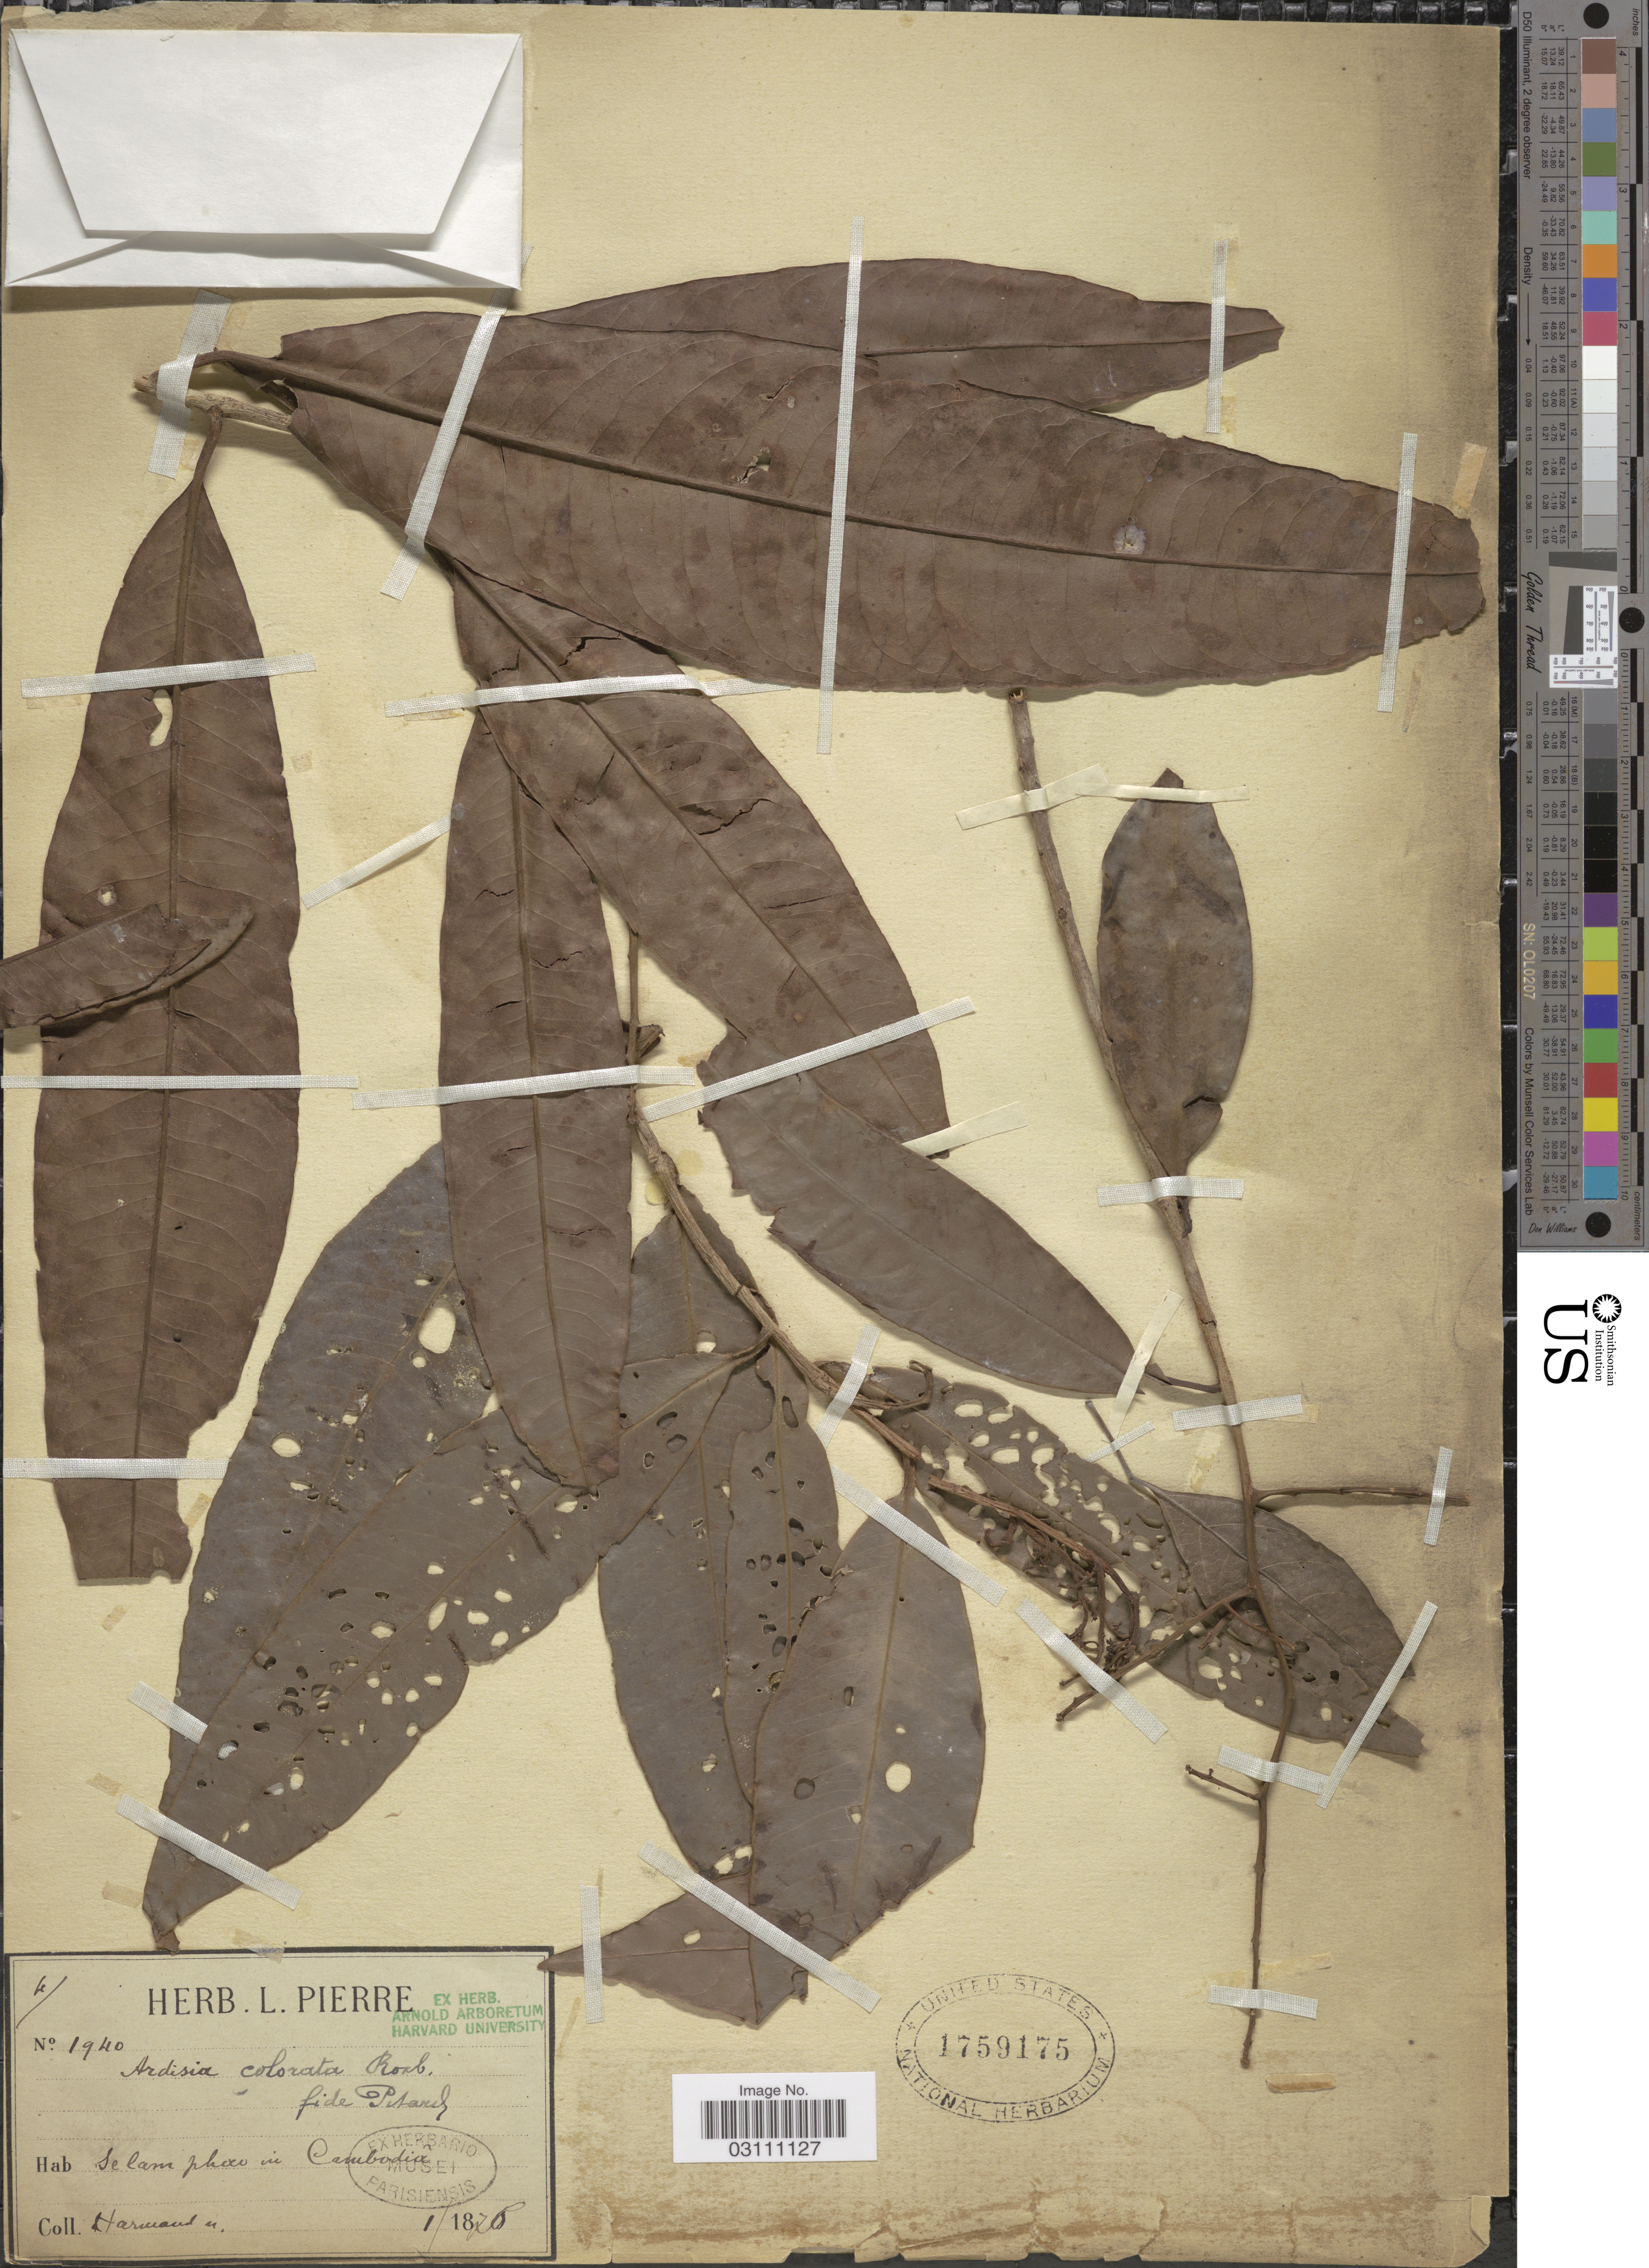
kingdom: Plantae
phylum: Tracheophyta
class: Magnoliopsida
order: Ericales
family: Primulaceae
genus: Ardisia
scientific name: Ardisia colorata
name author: Roxb.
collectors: Harmand, --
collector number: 1940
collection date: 1876-01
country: Cambodia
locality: Selam phoce [interpreted] in Cambodia.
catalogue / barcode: US 1759175